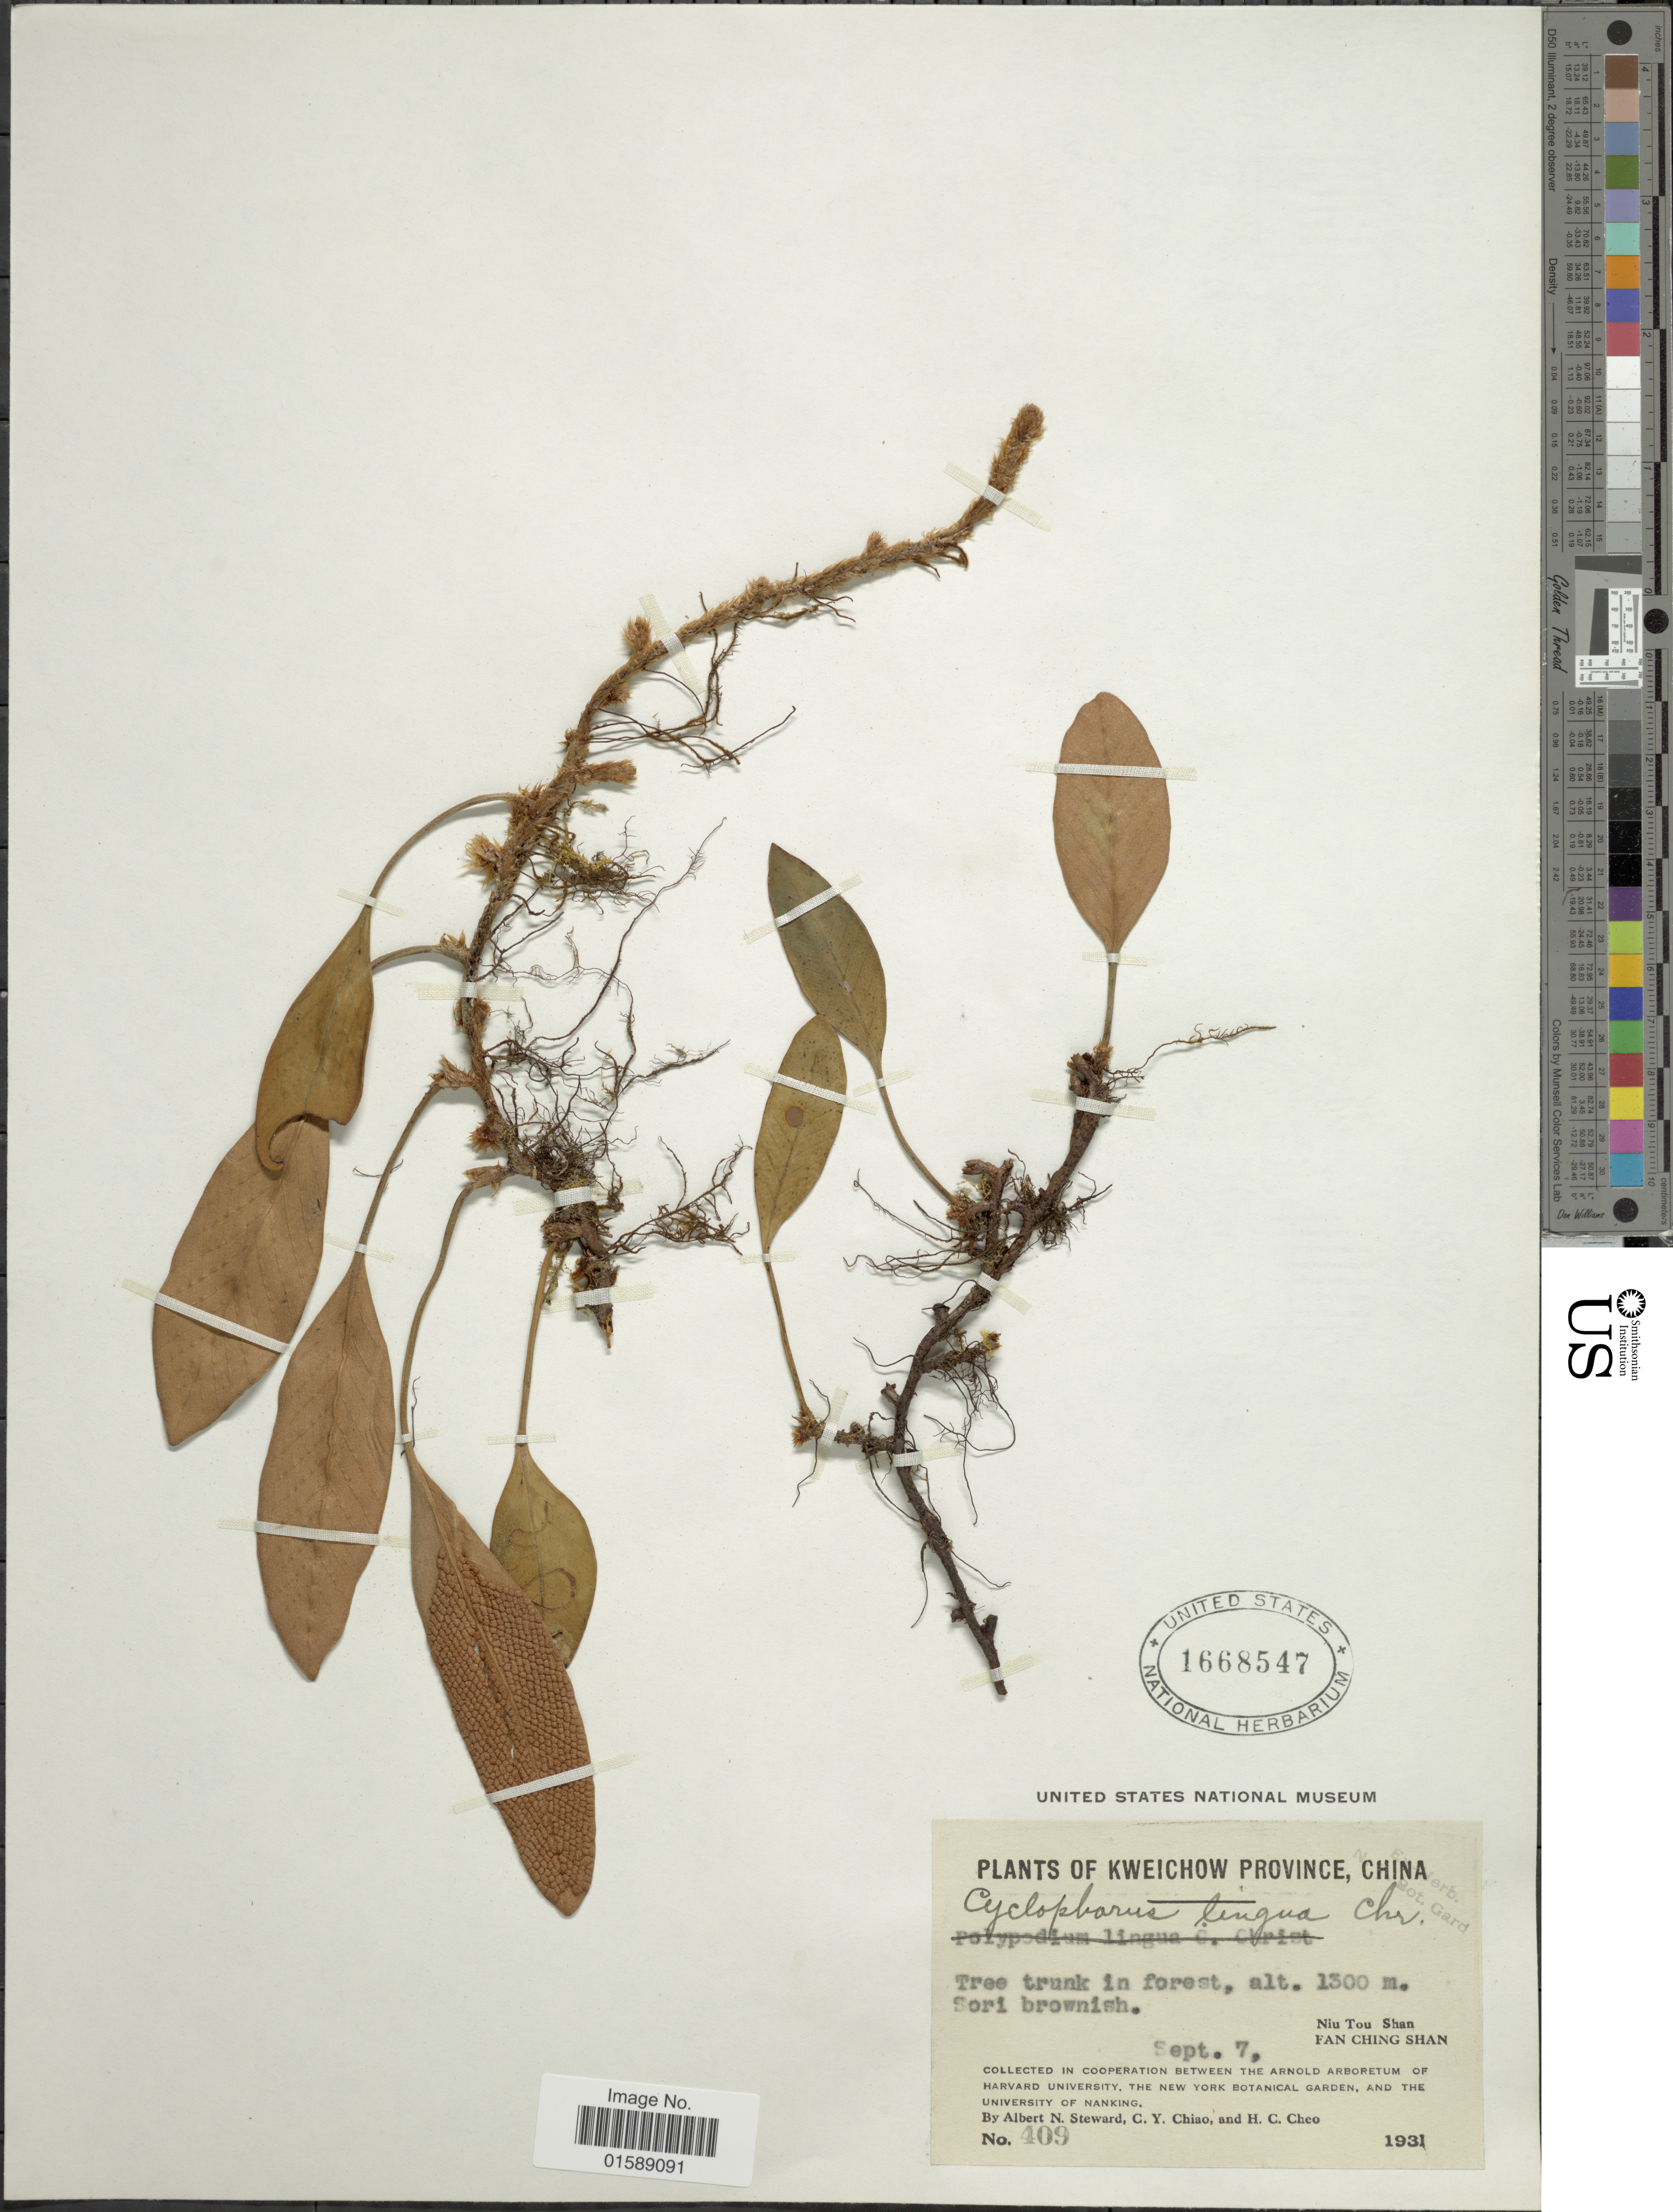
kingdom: Plantae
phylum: Tracheophyta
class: Polypodiopsida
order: Polypodiales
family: Polypodiaceae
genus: Pyrrosia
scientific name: Pyrrosia lingua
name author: (Thurb.) Farw.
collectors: A. N. Steward, C. Y. Chiao & H. Cheo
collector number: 409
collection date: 1931-09-07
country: China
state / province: Guizhou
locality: Kweichow Province, Niu Tou Shan. Fan Ching Shan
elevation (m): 1300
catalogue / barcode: US 1668547